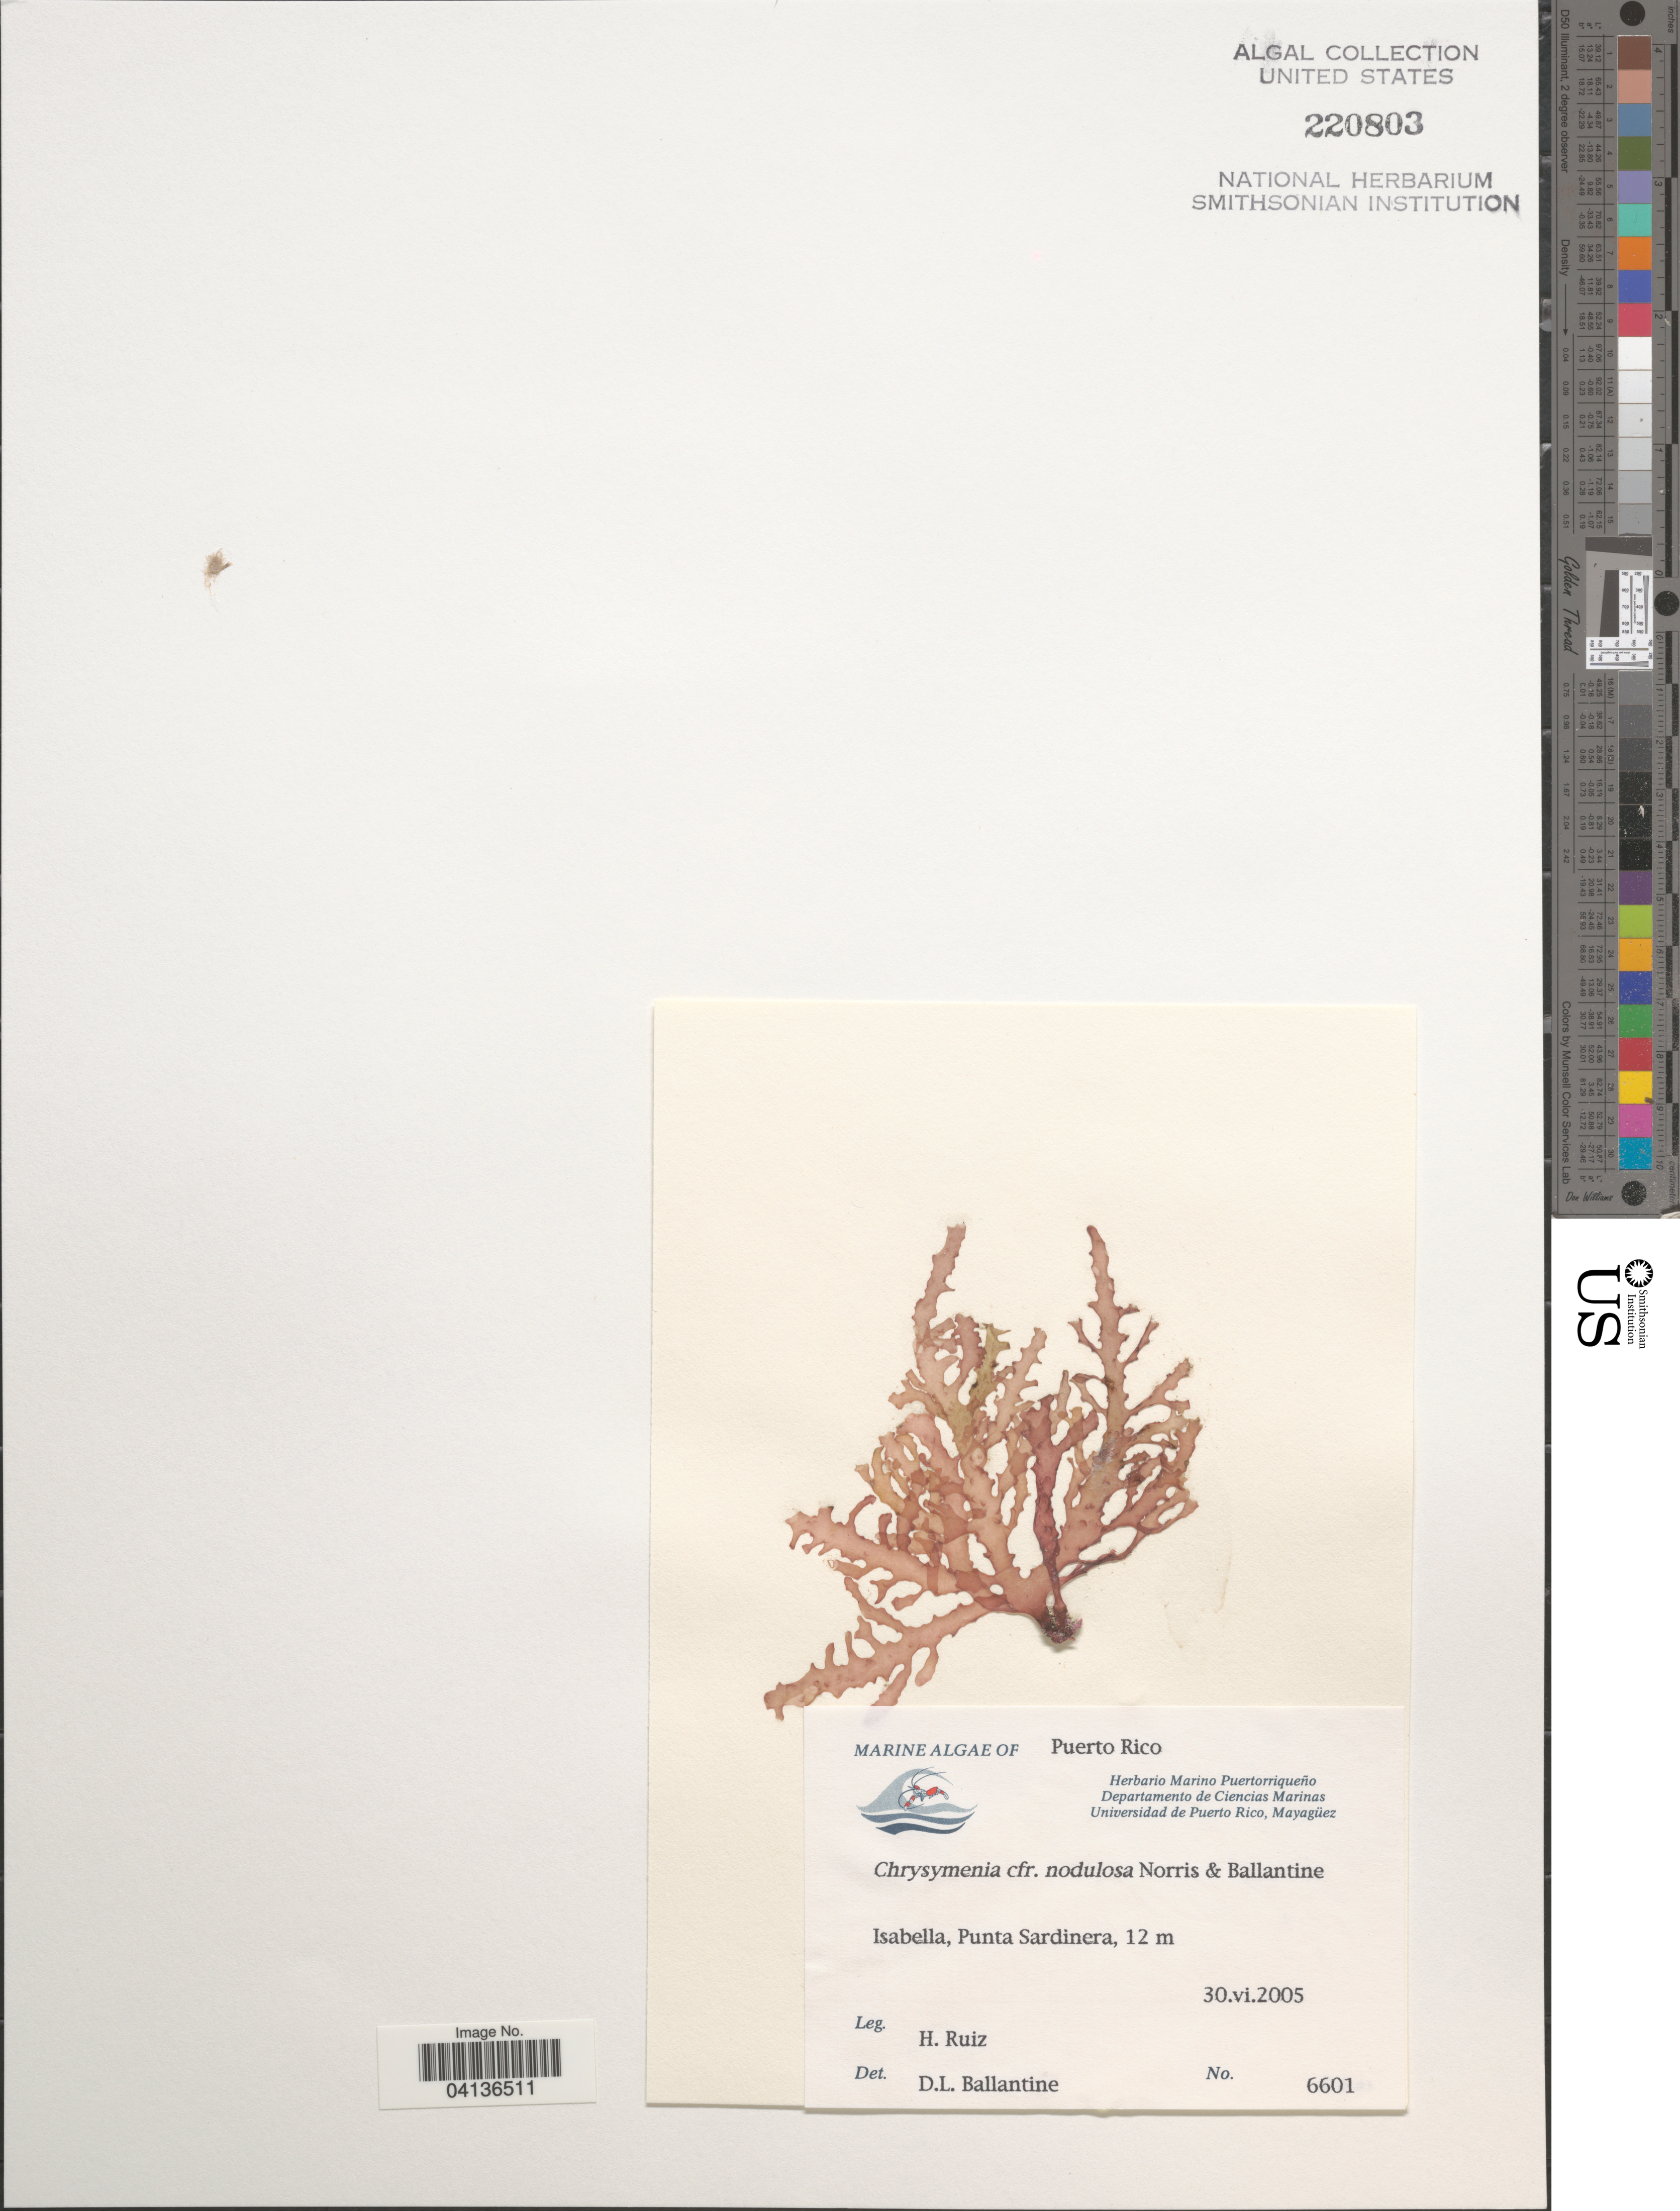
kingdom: Plantae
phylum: Rhodophyta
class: Florideophyceae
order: Rhodymeniales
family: Rhodymeniaceae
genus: Chrysymenia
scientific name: Chrysymenia nodulosa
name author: J.N. Norris & D.L. Ballant.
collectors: H. Ruiz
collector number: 6601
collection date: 2005-06-30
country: Puerto Rico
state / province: Isabela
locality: Isabella, Punta Sardinera.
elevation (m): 12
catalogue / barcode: US 220803